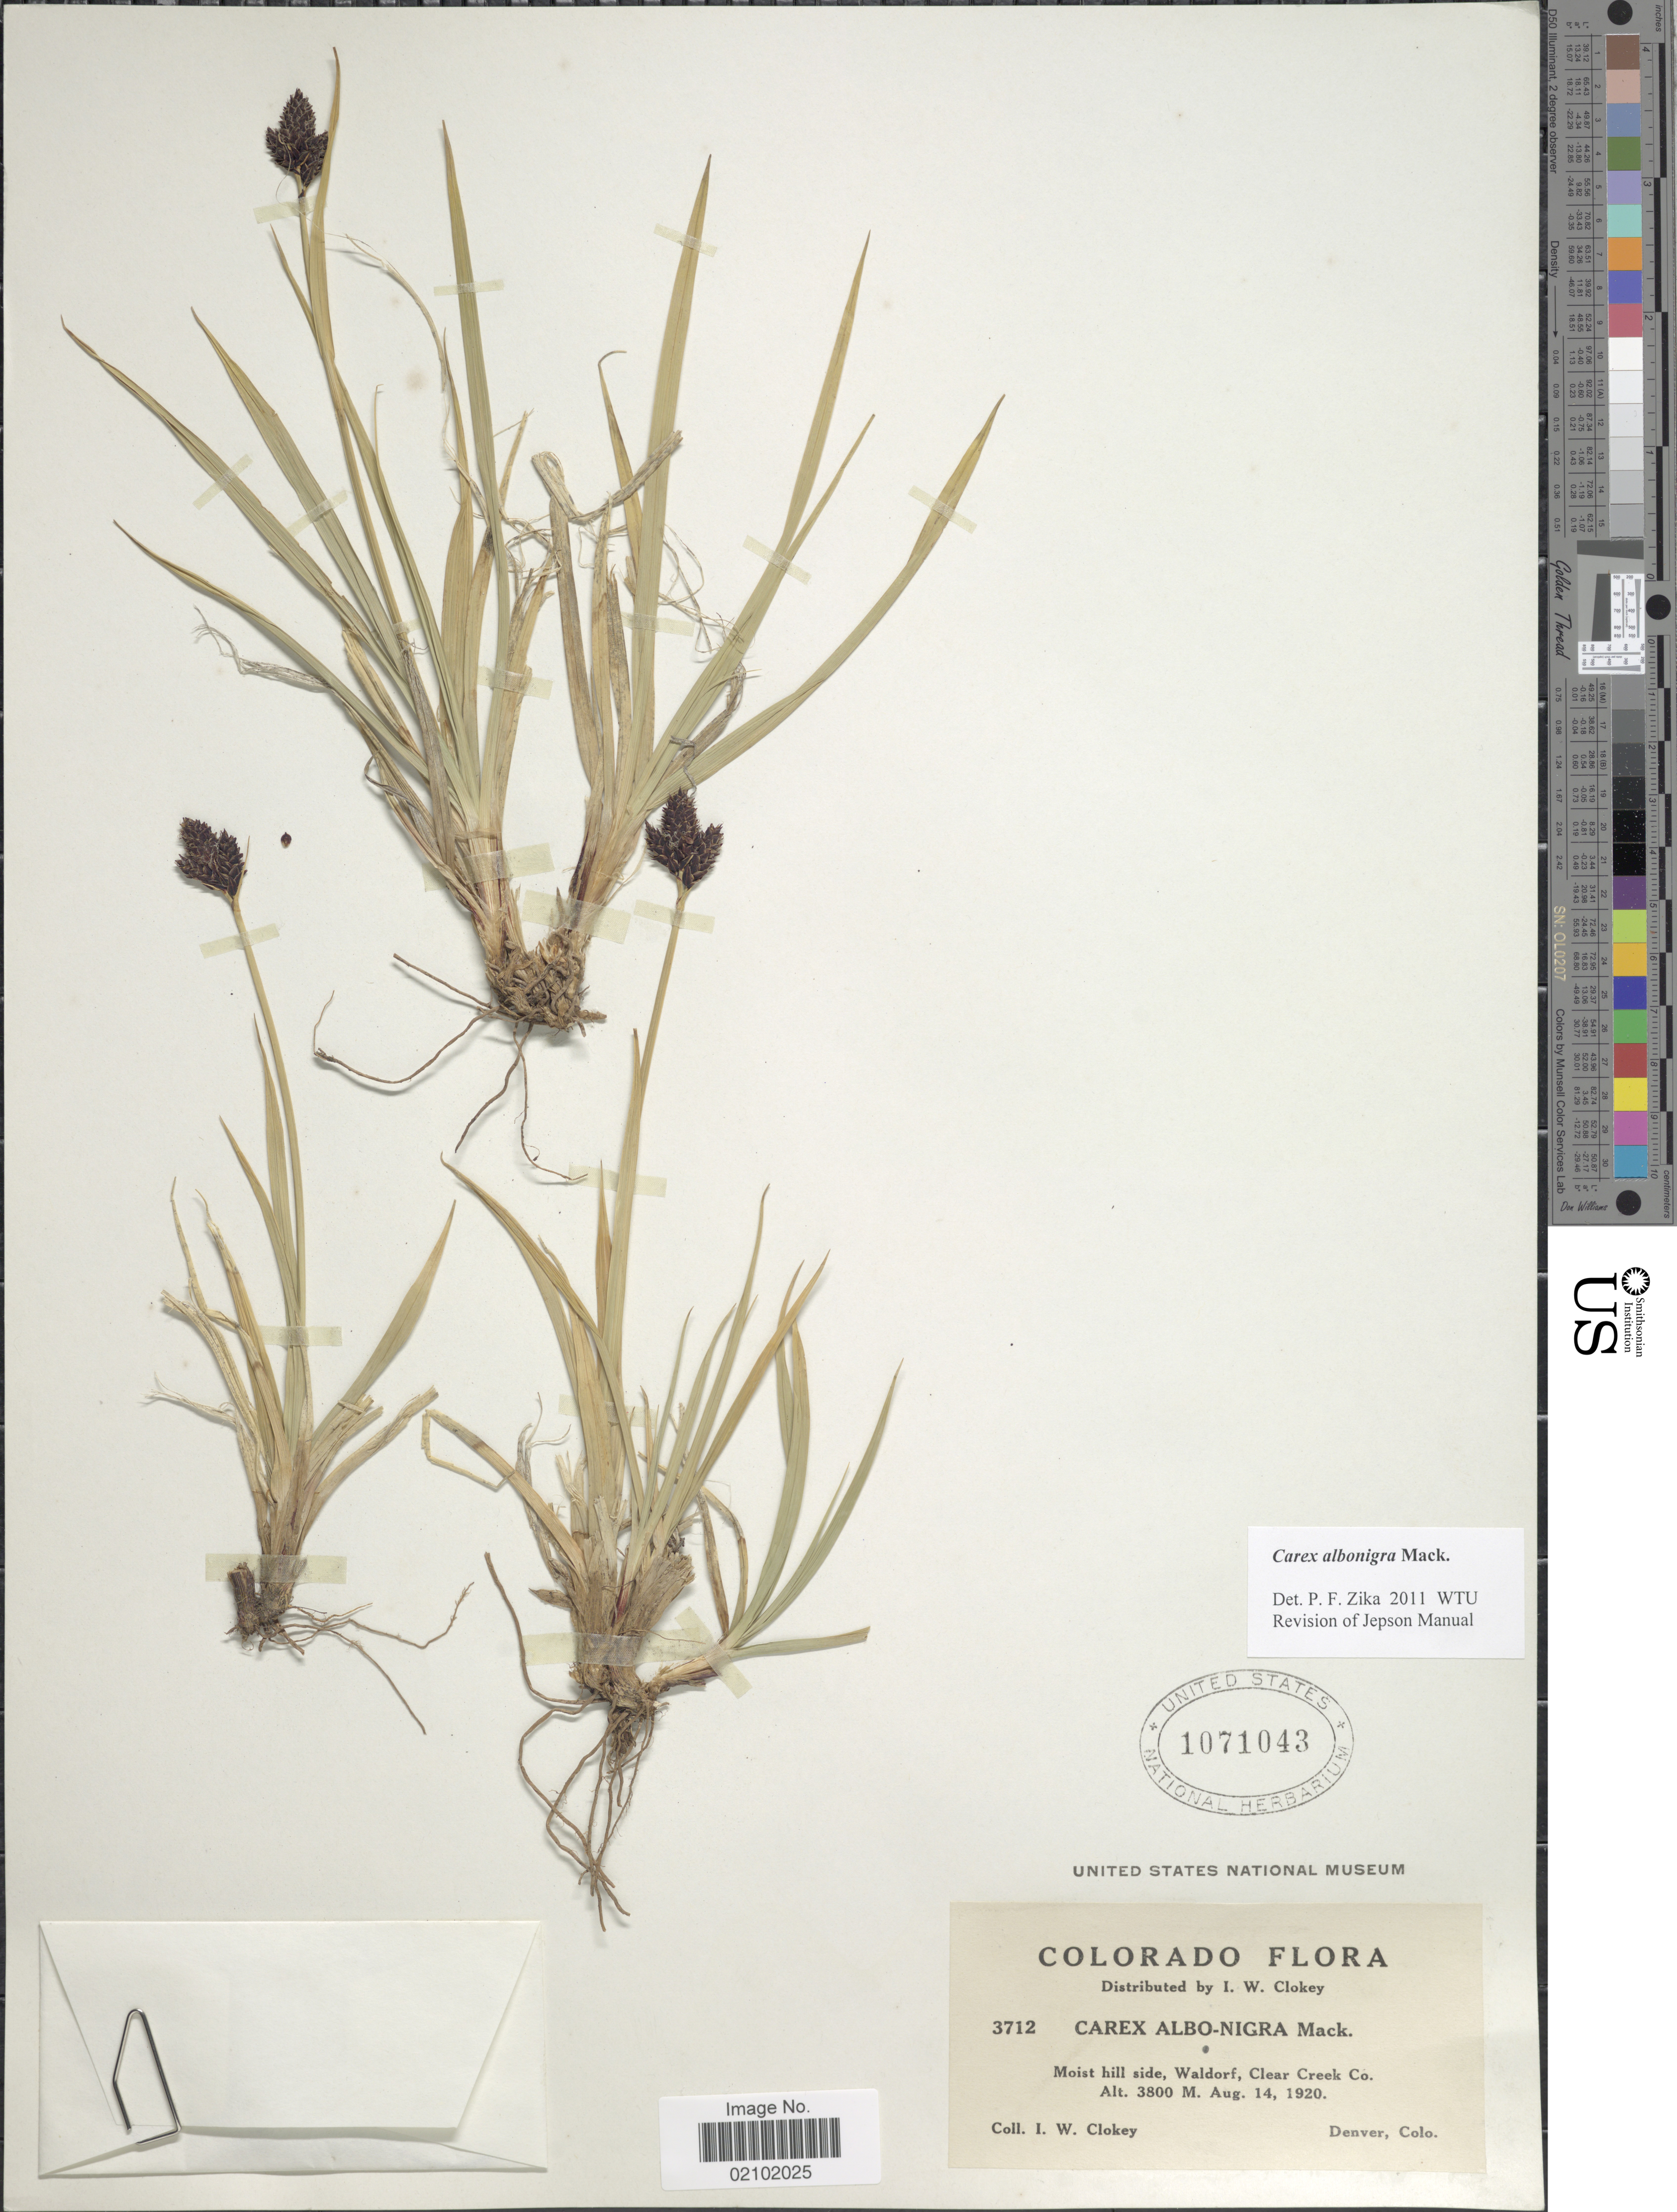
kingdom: Plantae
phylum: Tracheophyta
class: Liliopsida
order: Poales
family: Cyperaceae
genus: Carex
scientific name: Carex albonigra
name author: Mack.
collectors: I. W. Clokey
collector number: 3712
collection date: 1920-08-14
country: United States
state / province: Colorado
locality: Waldorf, Clear Creek Co.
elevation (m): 3800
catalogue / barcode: US 1071043